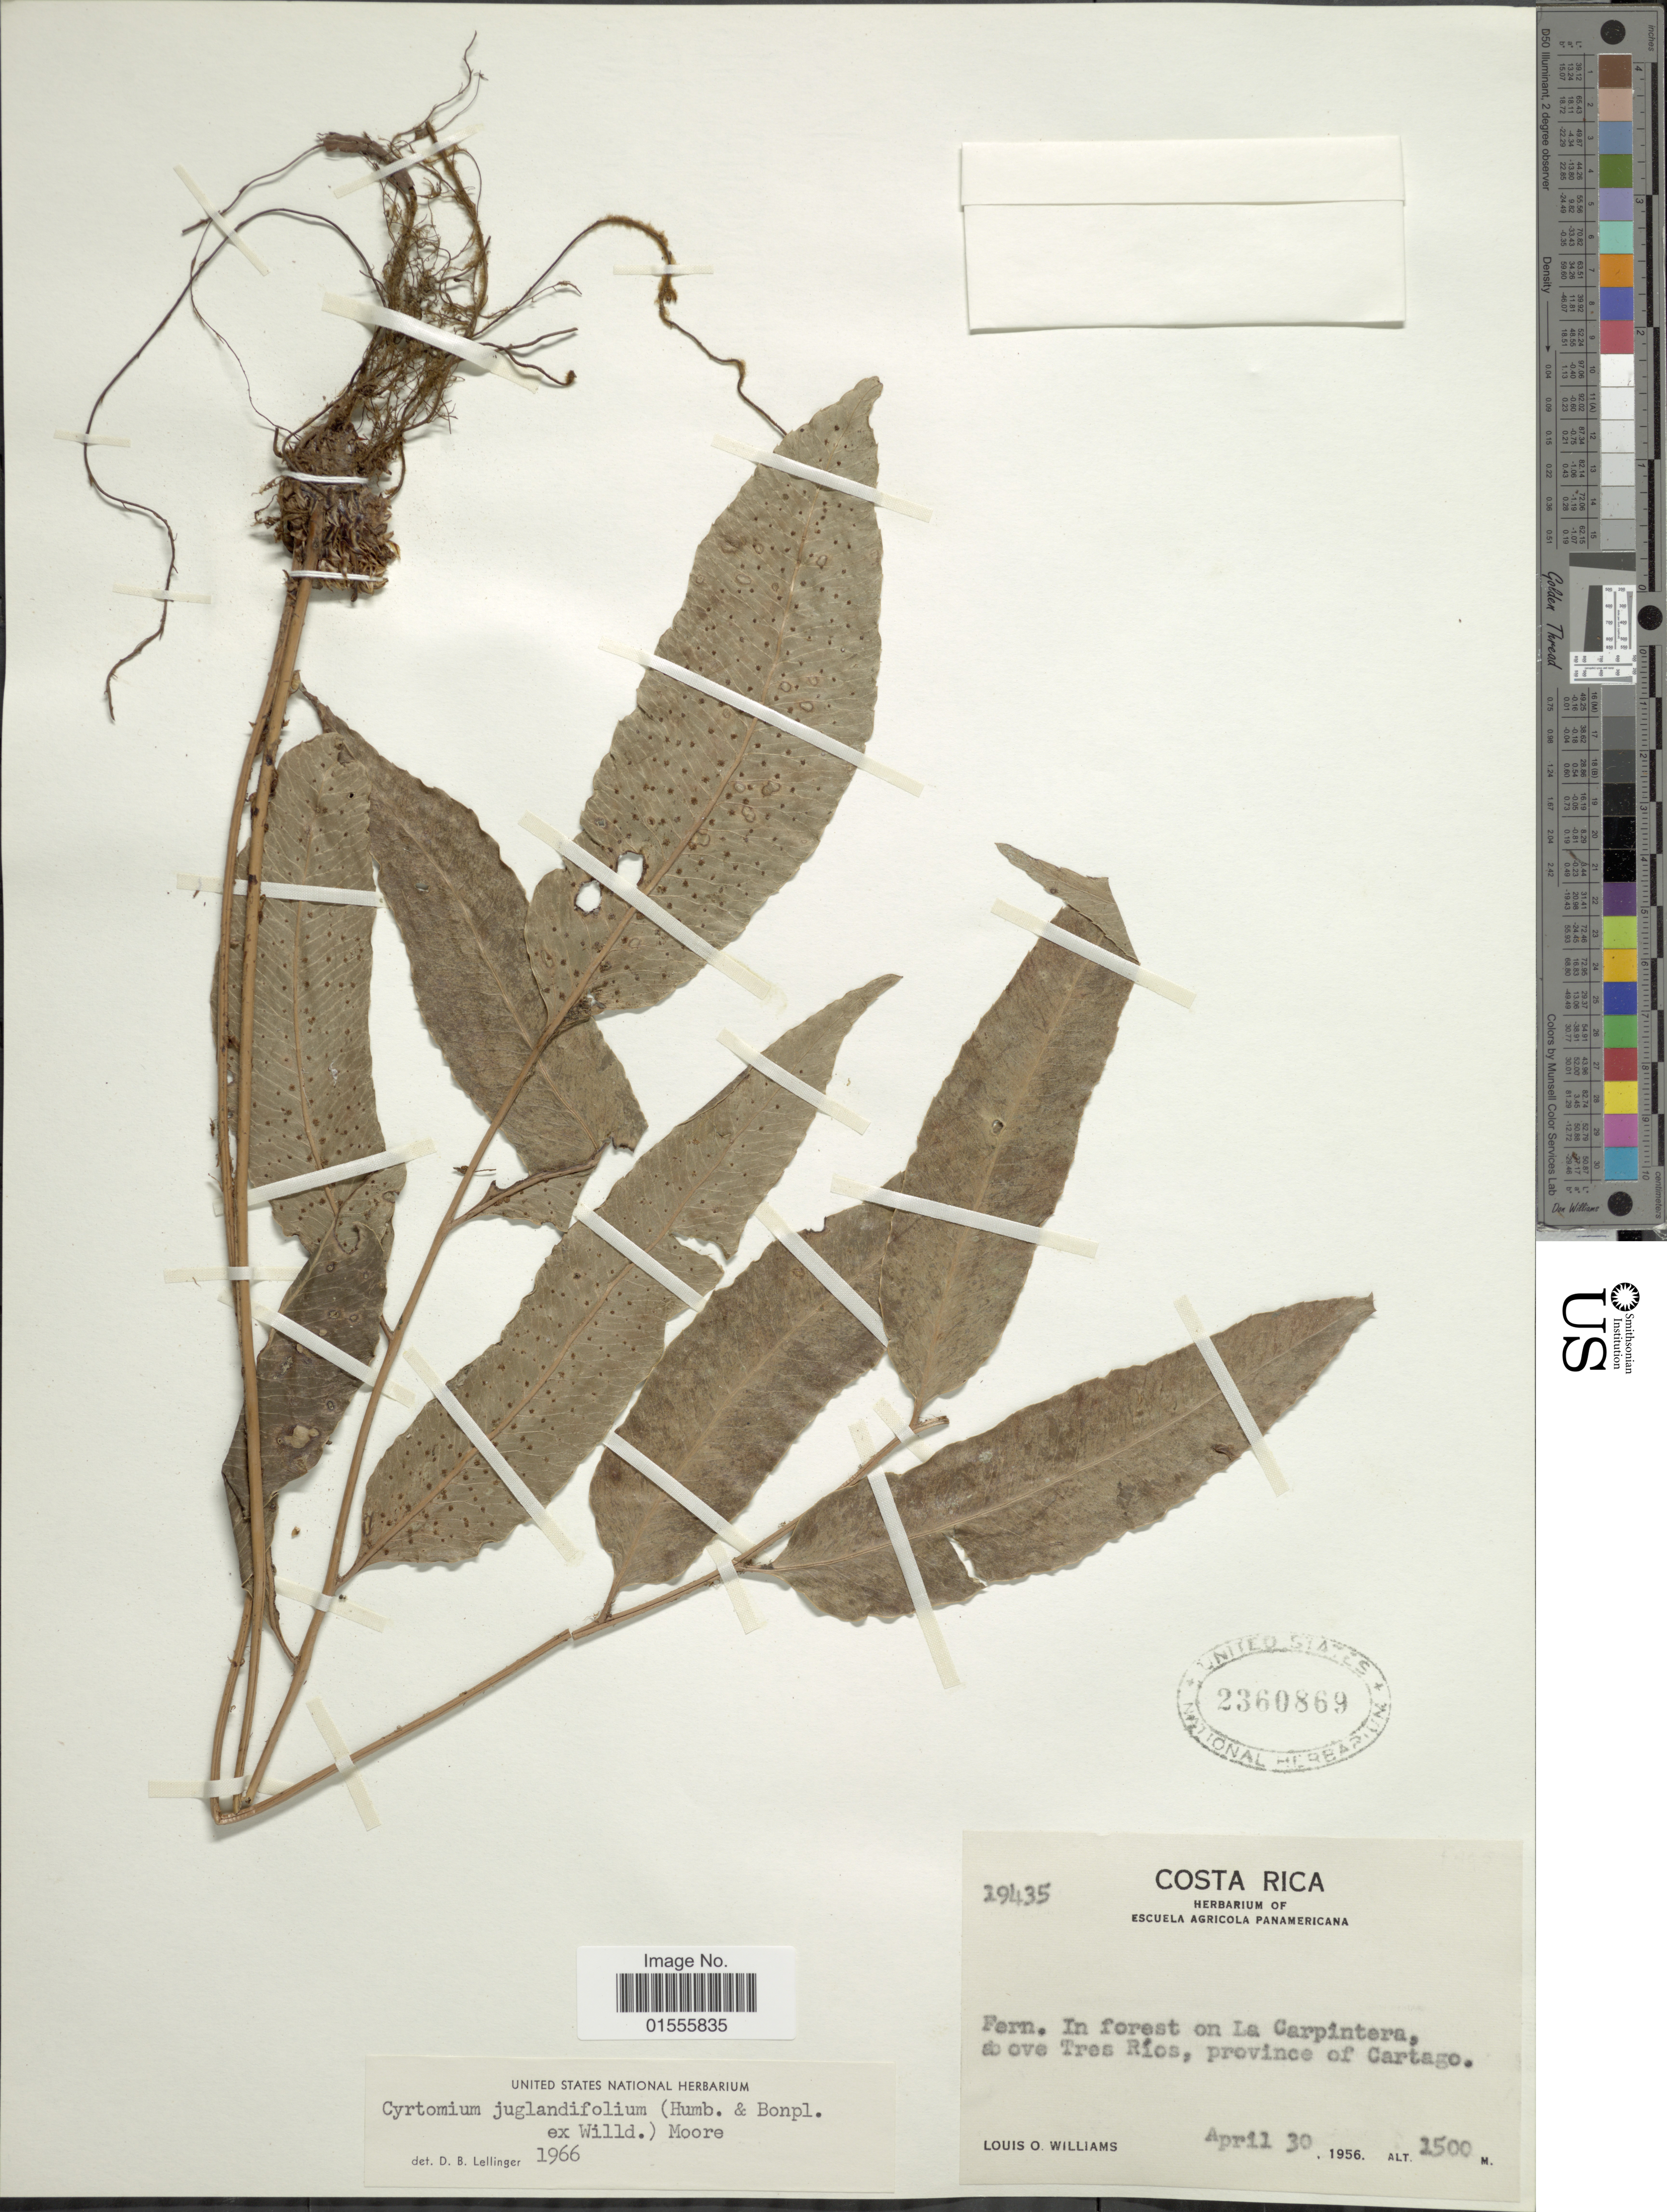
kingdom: Plantae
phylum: Tracheophyta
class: Polypodiopsida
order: Polypodiales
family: Dryopteridaceae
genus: Phanerophlebia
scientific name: Phanerophlebia juglandifolia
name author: (Willd.) J. Sm.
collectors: L. O. Williams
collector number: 19435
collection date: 1956-04-30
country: Costa Rica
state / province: Cartago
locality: In forest on La Carpintera, above Tres Ríos, province of Cartago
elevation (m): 1500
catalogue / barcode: US 2360869